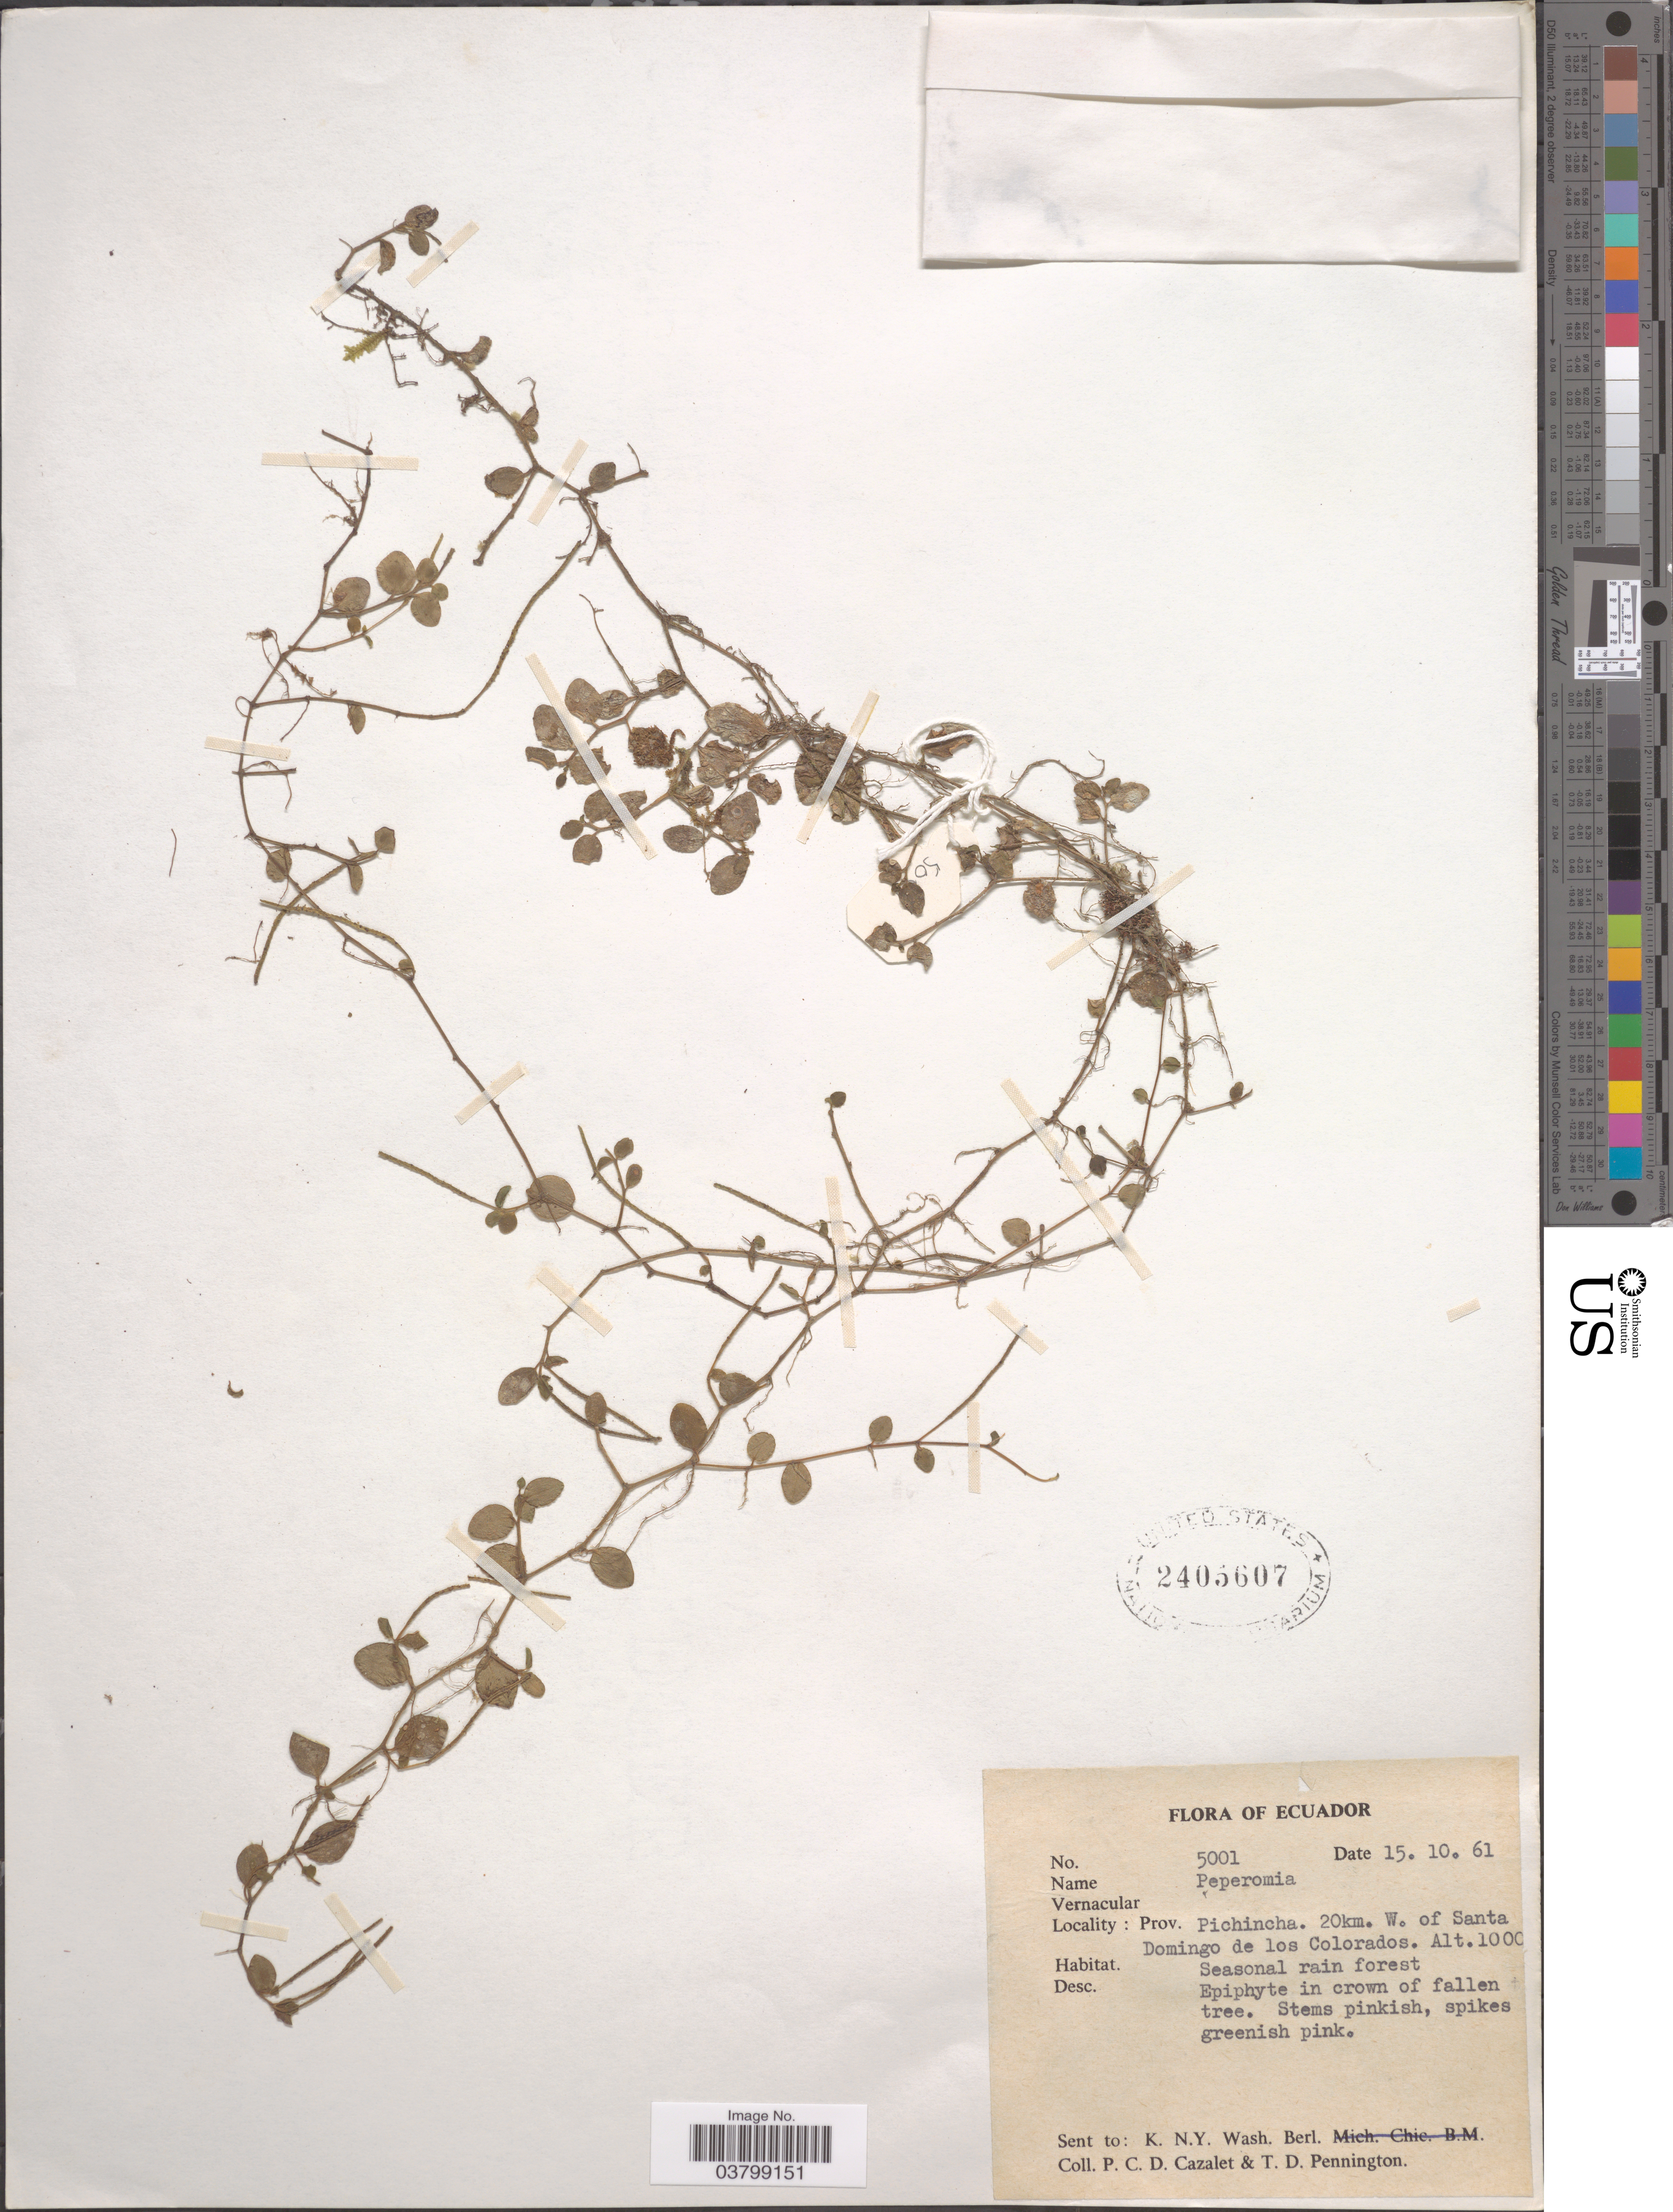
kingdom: Plantae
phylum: Tracheophyta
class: Magnoliopsida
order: Piperales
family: Piperaceae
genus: Peperomia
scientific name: Peperomia sp.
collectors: P. C. D. Cazalet & T. D. Pennington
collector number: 5001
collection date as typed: Transcribed d/m/y: 15/10/61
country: Ecuador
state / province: Pichincha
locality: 20 km. W. of Santa Domingo de los Colorados.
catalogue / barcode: US 2405607